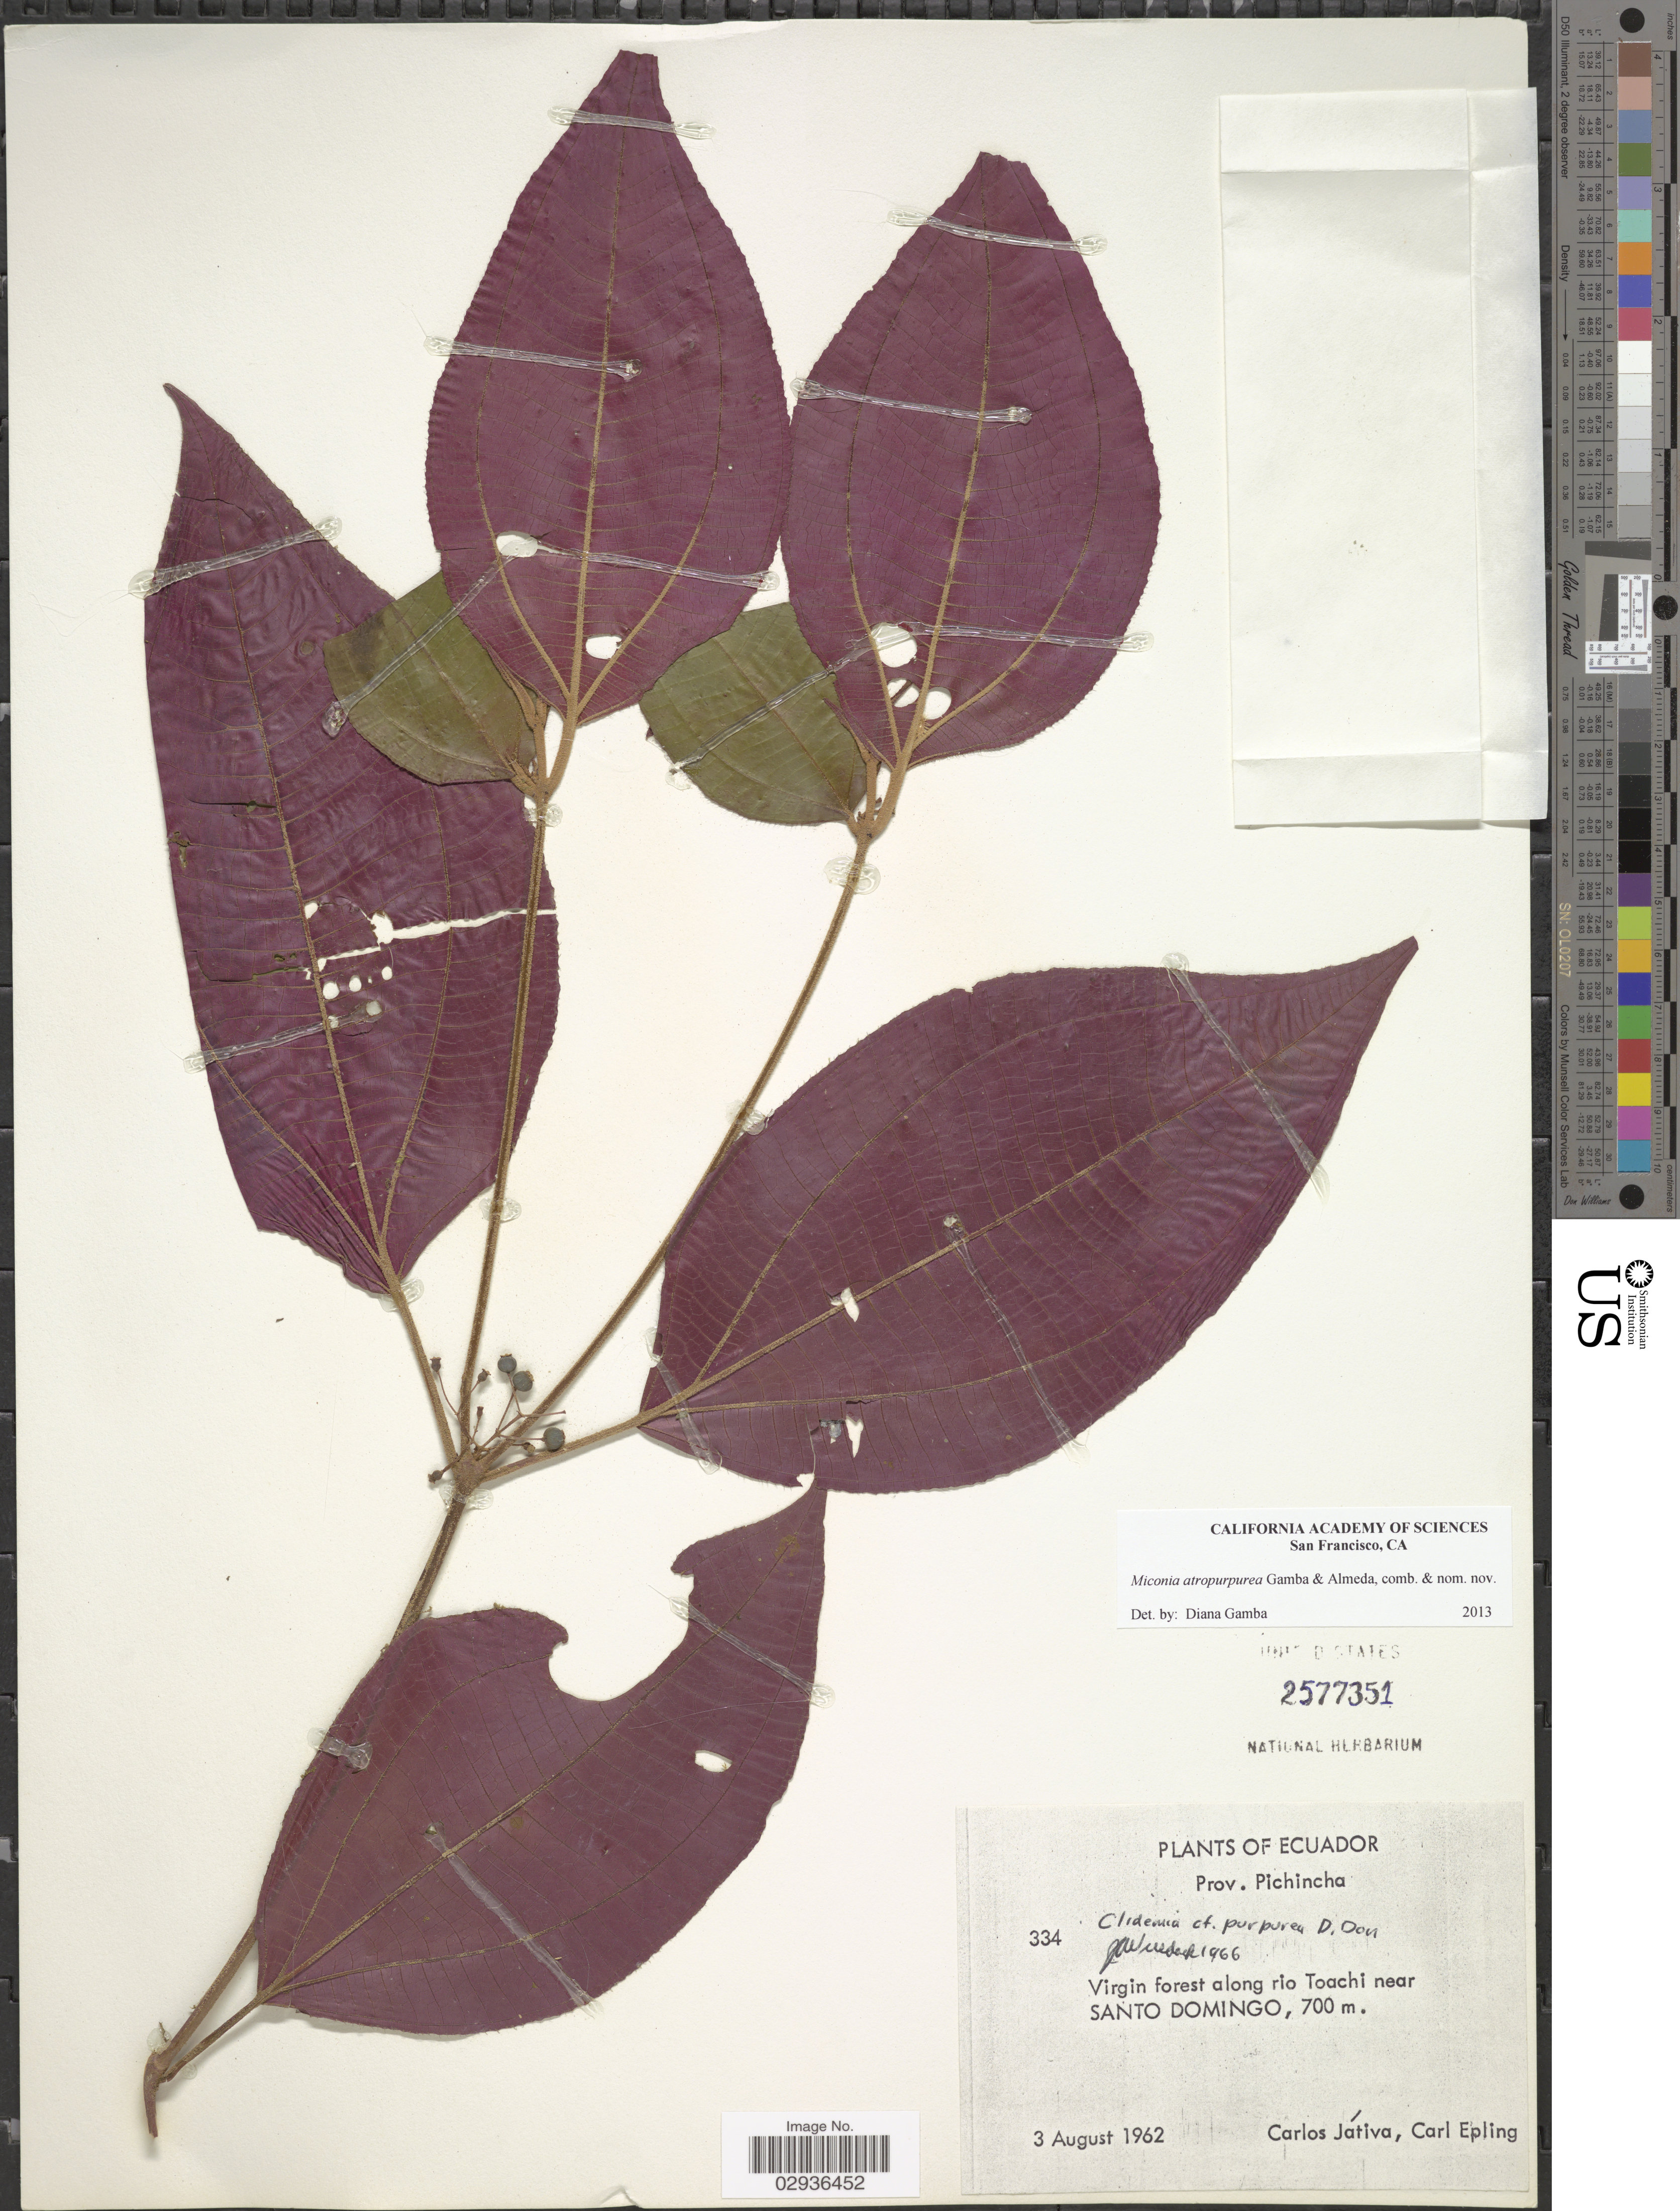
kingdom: Plantae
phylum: Tracheophyta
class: Magnoliopsida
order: Myrtales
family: Melastomataceae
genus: Miconia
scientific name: Miconia atropurpurea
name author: Gamba & Almeda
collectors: C. D. Játiva & C. C. Epling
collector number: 334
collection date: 1962-08-03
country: Ecuador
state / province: Pichincha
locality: Virgin forest along rio Toachi near Santo Domingo.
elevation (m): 700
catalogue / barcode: US 2577351